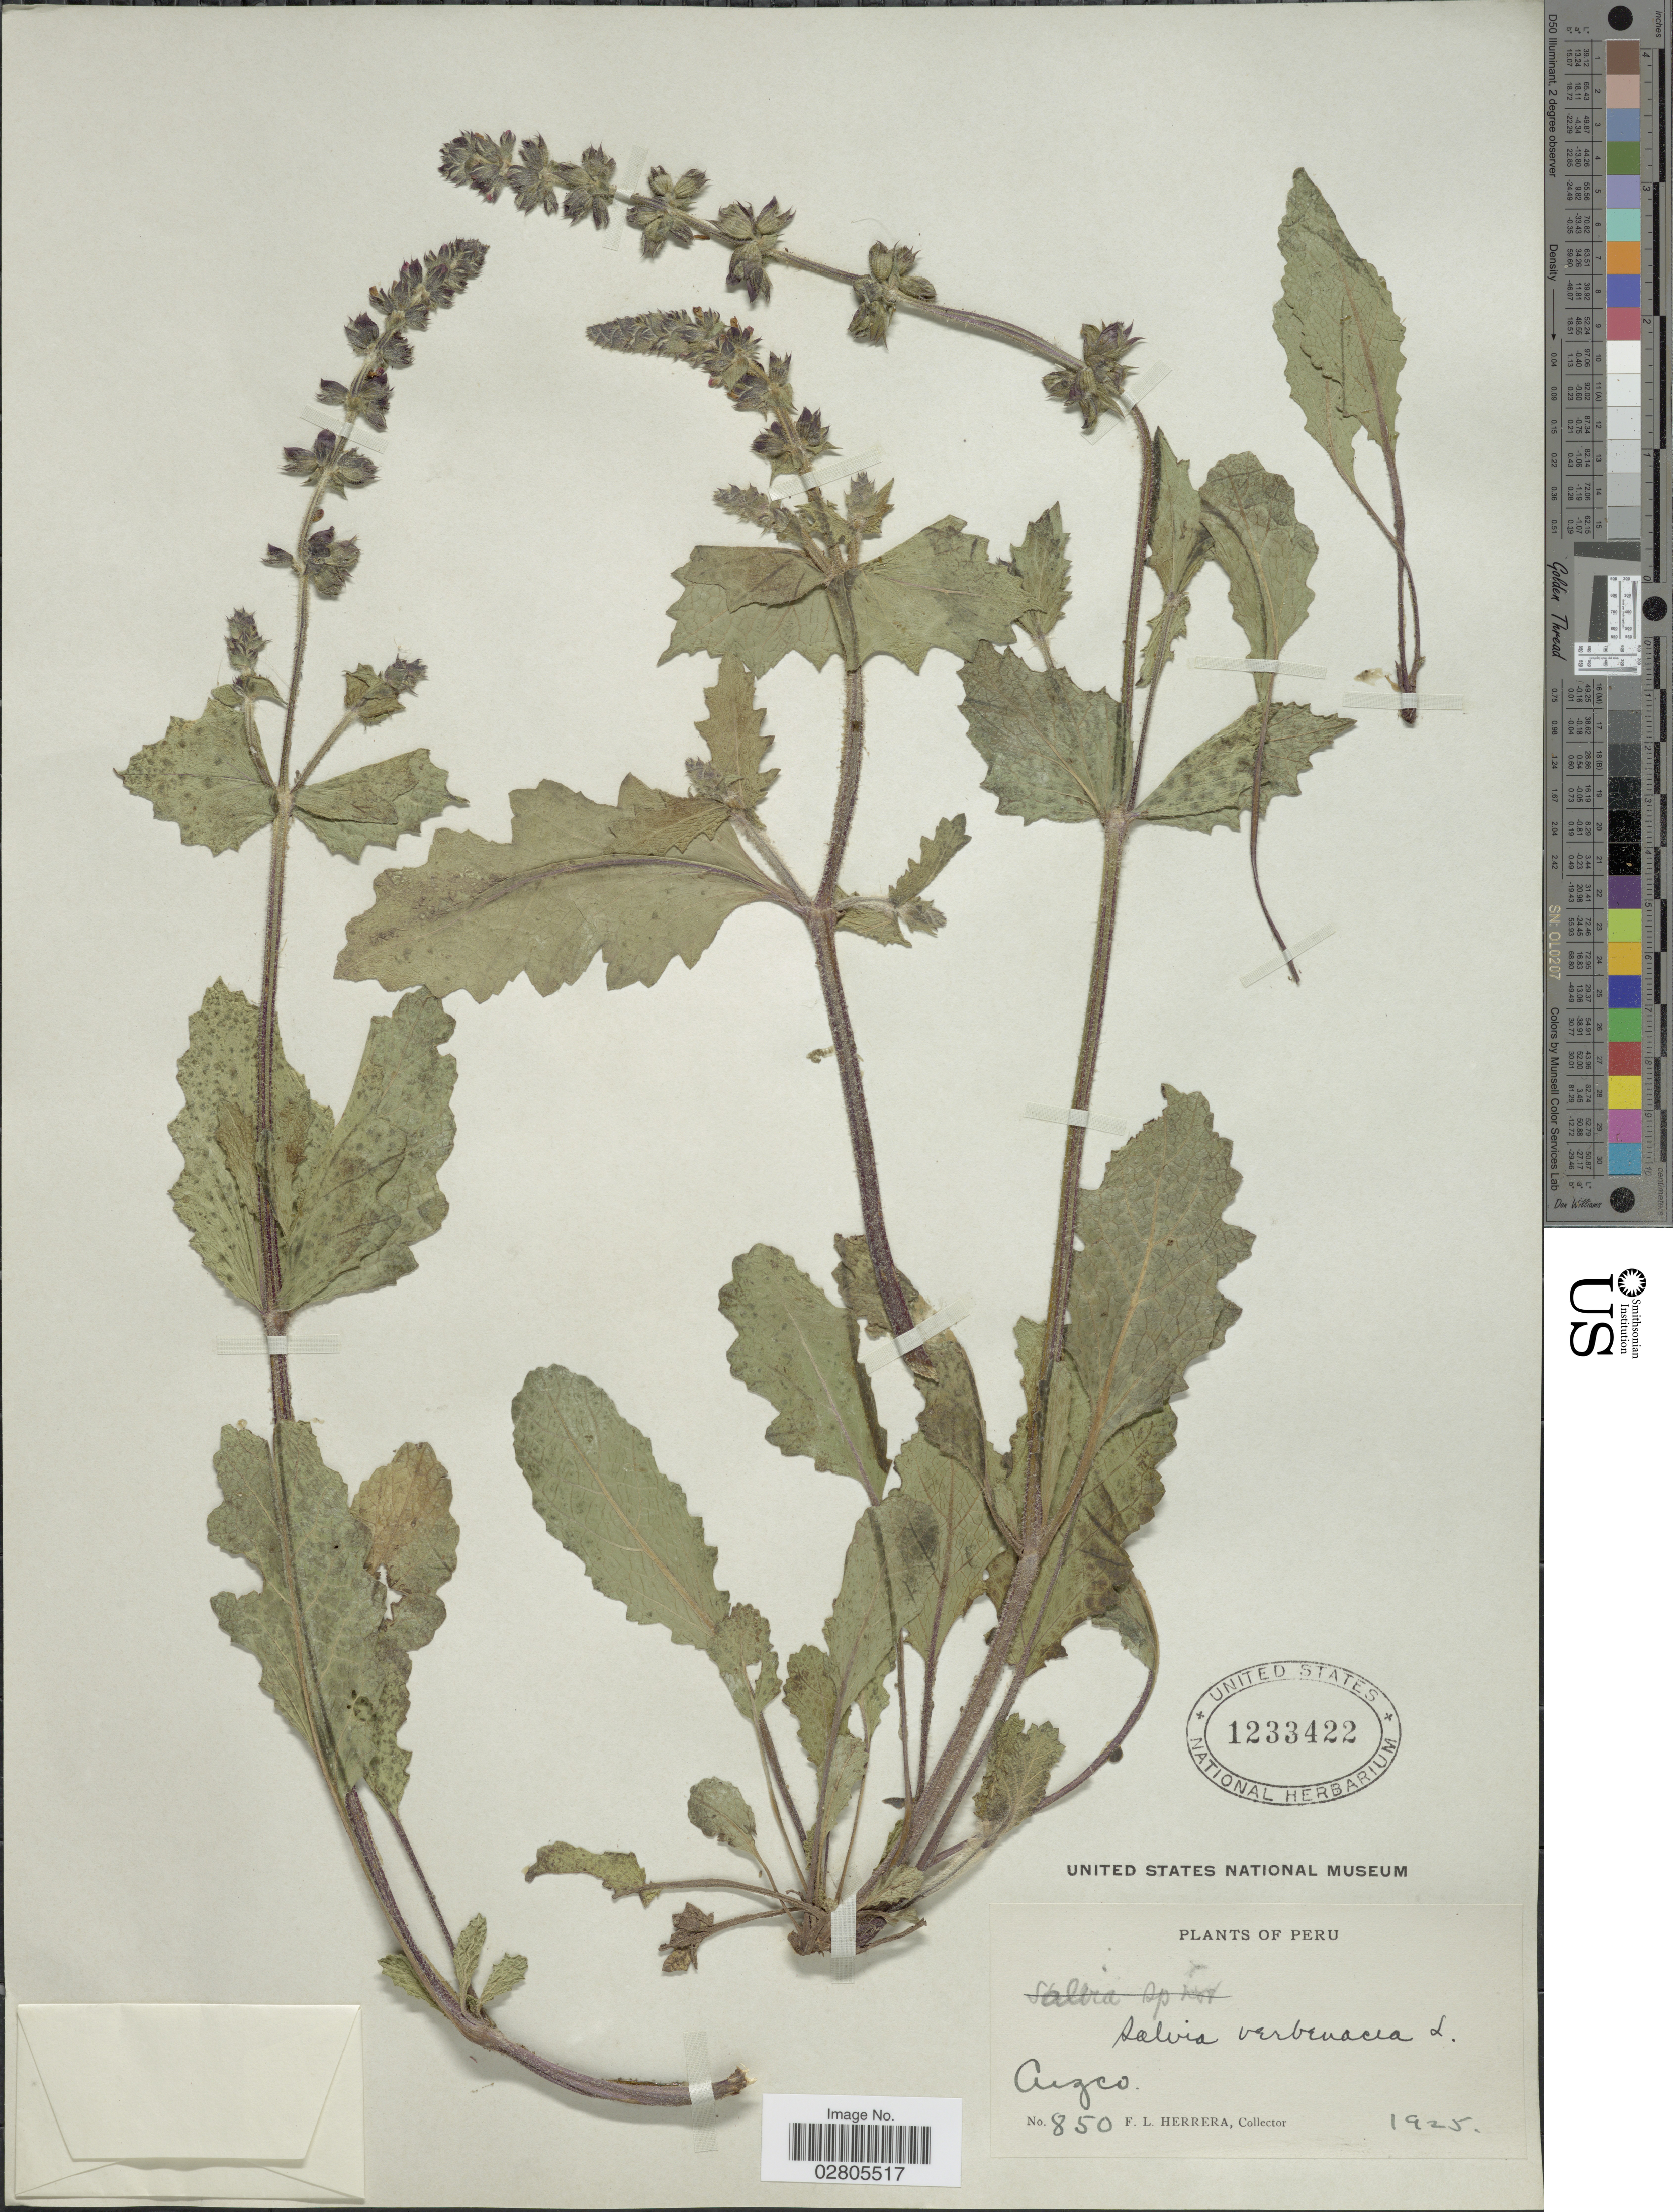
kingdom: Plantae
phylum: Tracheophyta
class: Magnoliopsida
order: Lamiales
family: Lamiaceae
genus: Salvia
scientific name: Salvia verbenacea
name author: L.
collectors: F. L. Herrera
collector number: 850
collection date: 1925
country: Peru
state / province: Cusco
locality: Cuzco.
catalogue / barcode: US 1233422